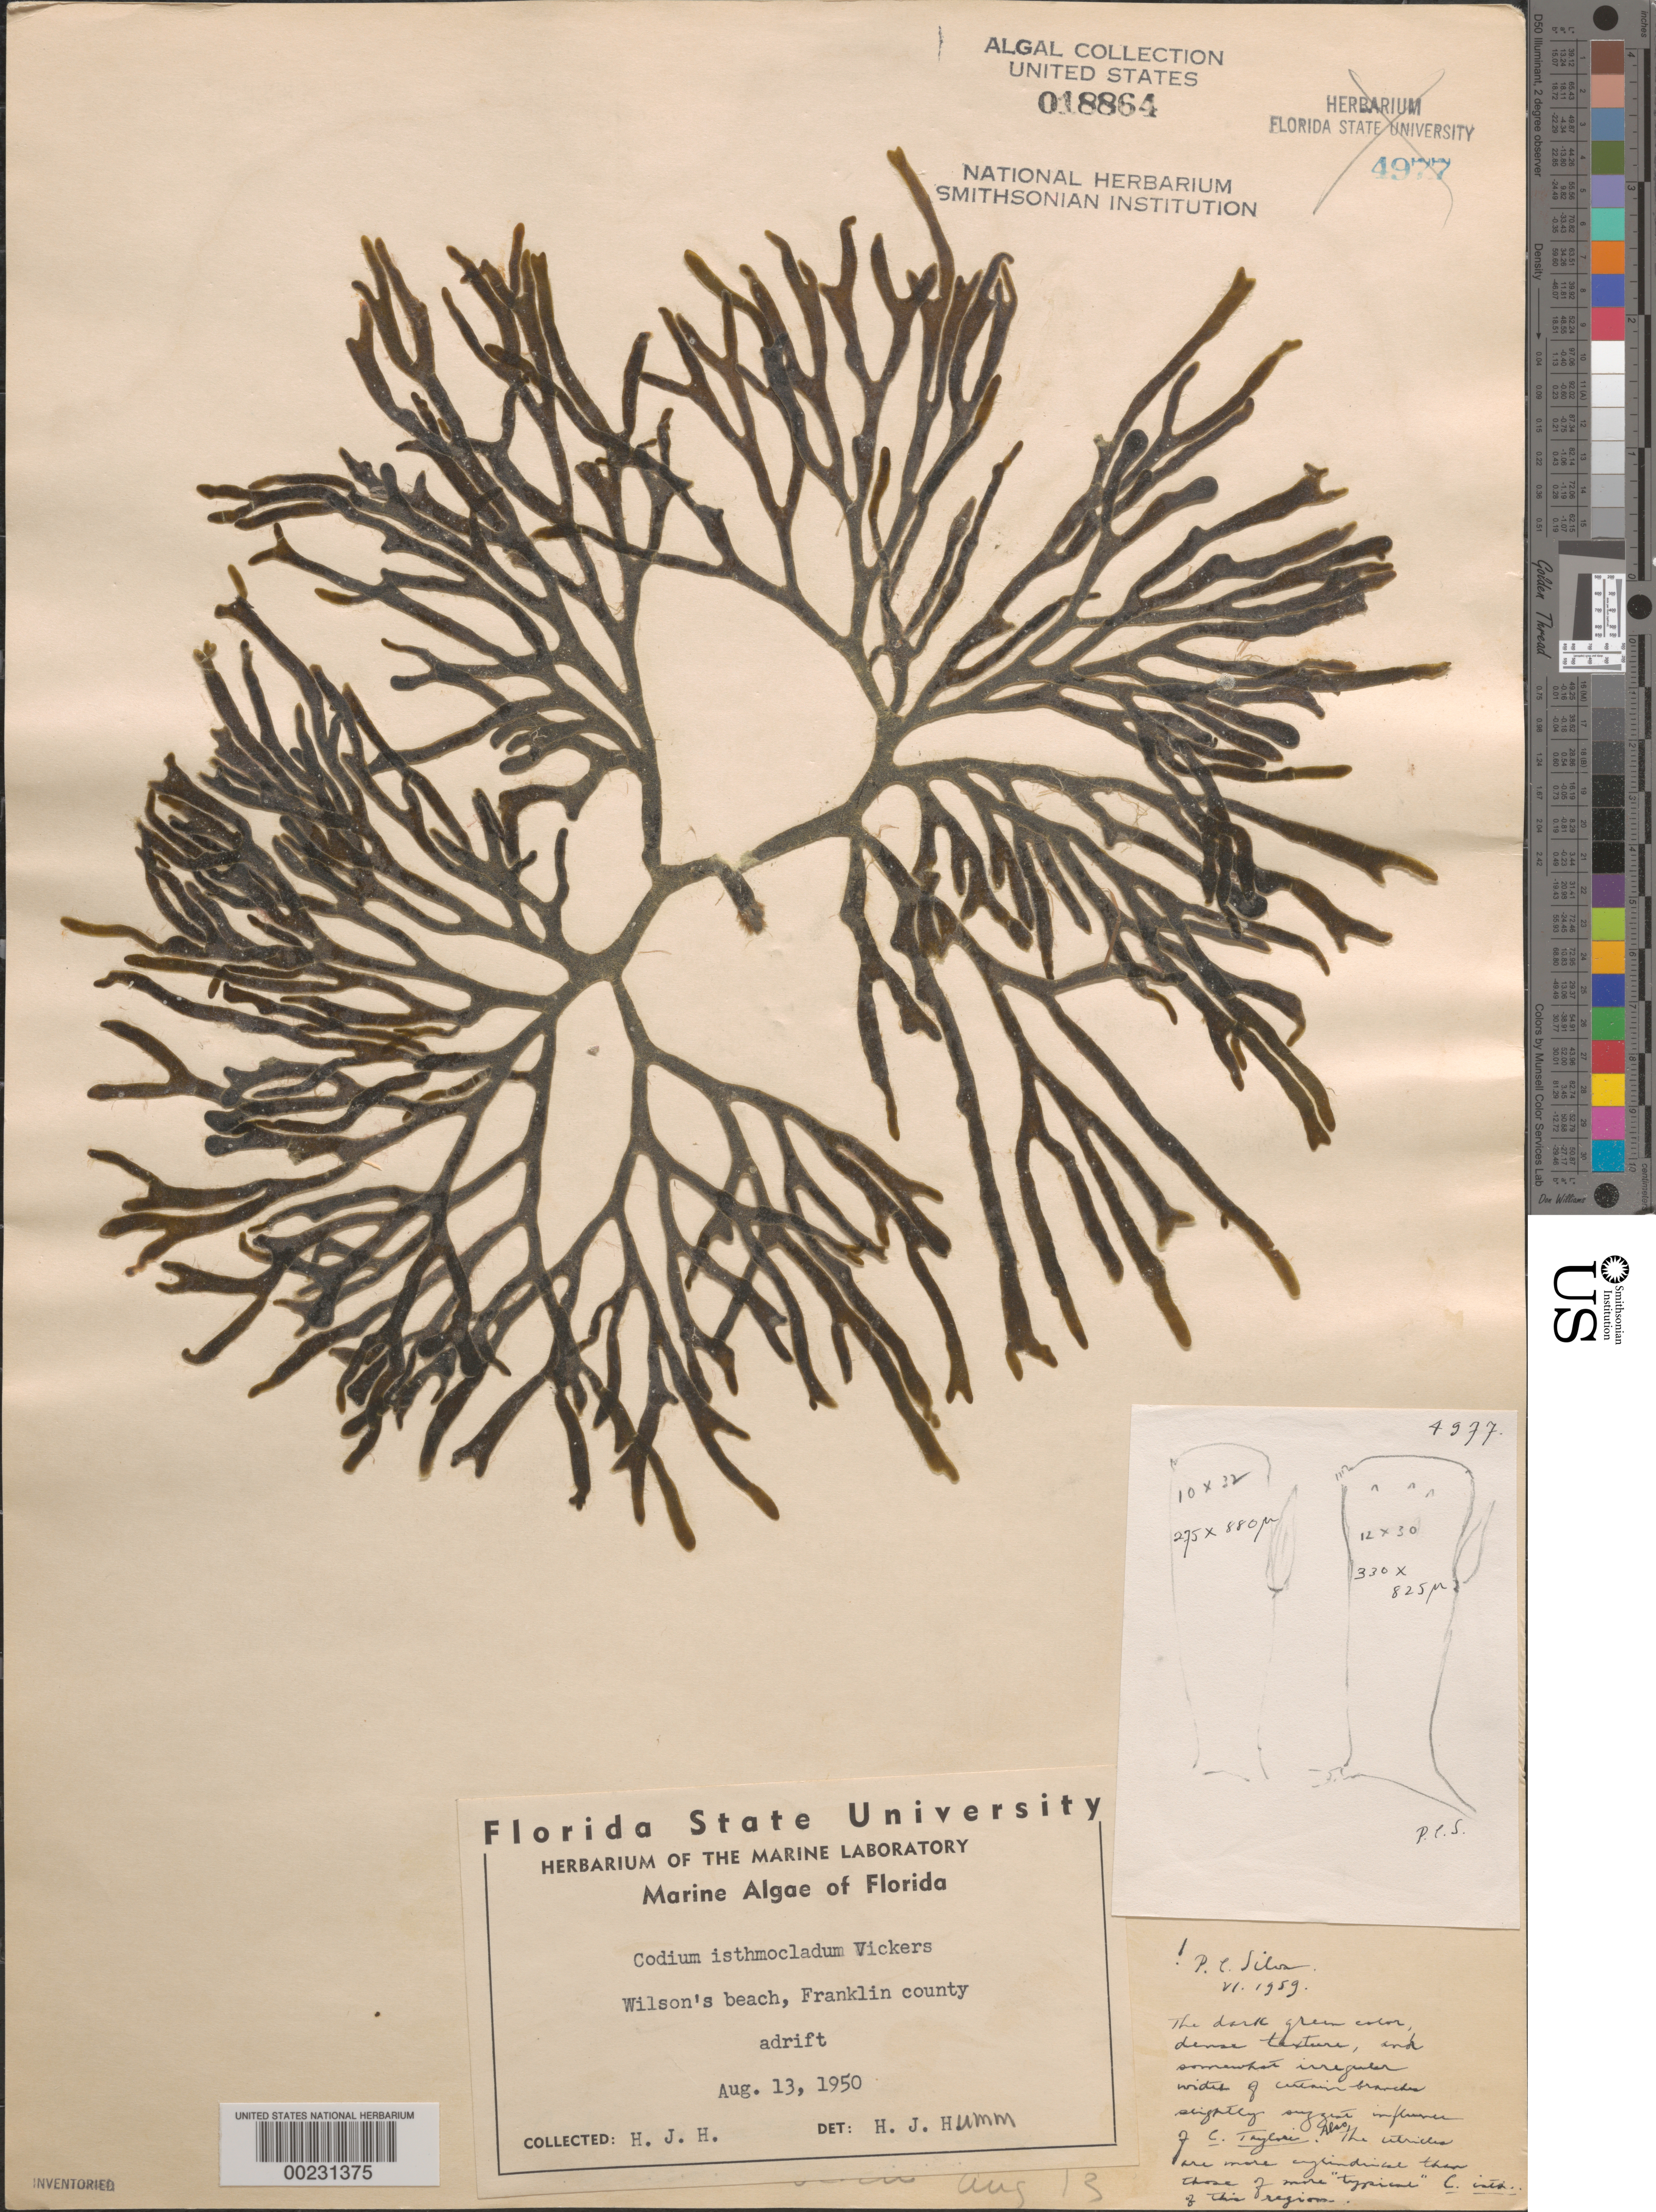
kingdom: Plantae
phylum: Chlorophyta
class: Ulvophyceae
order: Bryopsidales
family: Codiaceae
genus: Codium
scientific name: Codium isthmocladum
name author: Vickers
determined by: Humm, Harold J.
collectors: H. J. Humm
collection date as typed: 13 Aug 1950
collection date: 1950-08-13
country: United States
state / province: Florida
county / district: Franklin County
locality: Wilson's Beach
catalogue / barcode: US 18864